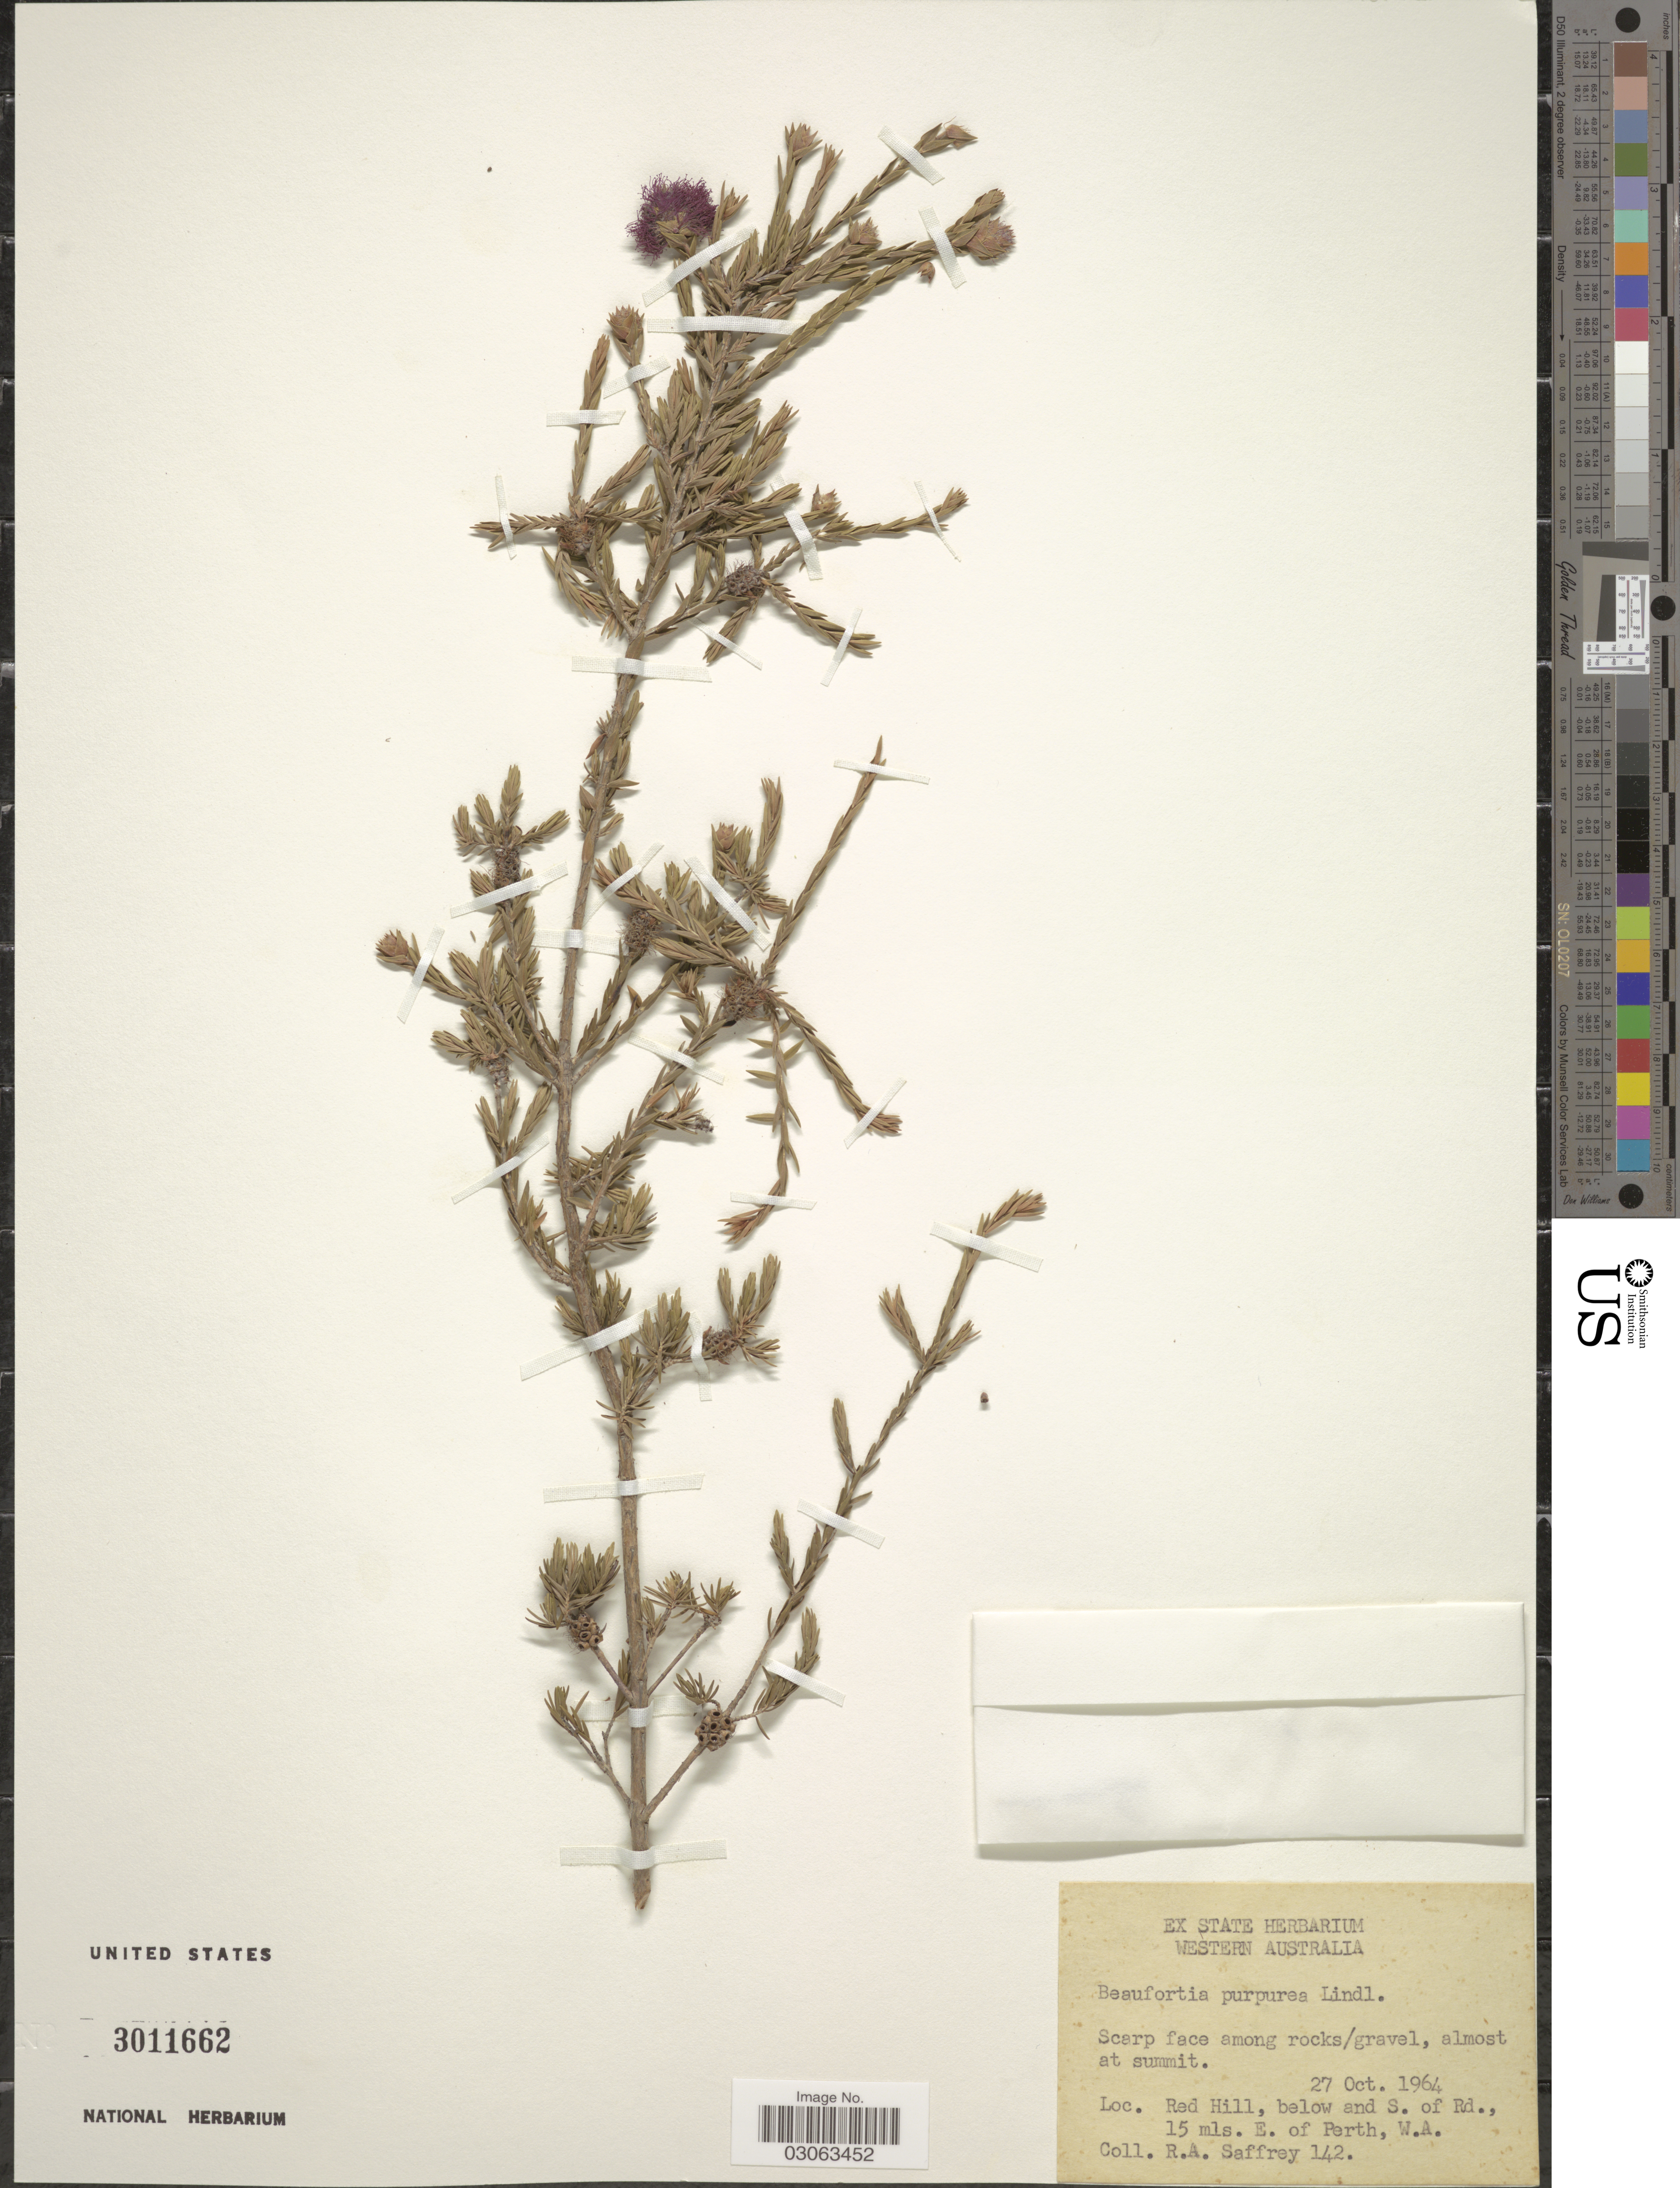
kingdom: Plantae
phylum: Tracheophyta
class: Magnoliopsida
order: Myrtales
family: Myrtaceae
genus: Beaufortia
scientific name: Beaufortia purpurea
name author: Lindl.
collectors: R. Saffrey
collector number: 142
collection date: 1964-10-27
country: Australia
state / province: Western Australia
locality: Red Hill, below and S. of Rd., 15 mls. E. of Perth, W.A.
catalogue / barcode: US 3011662